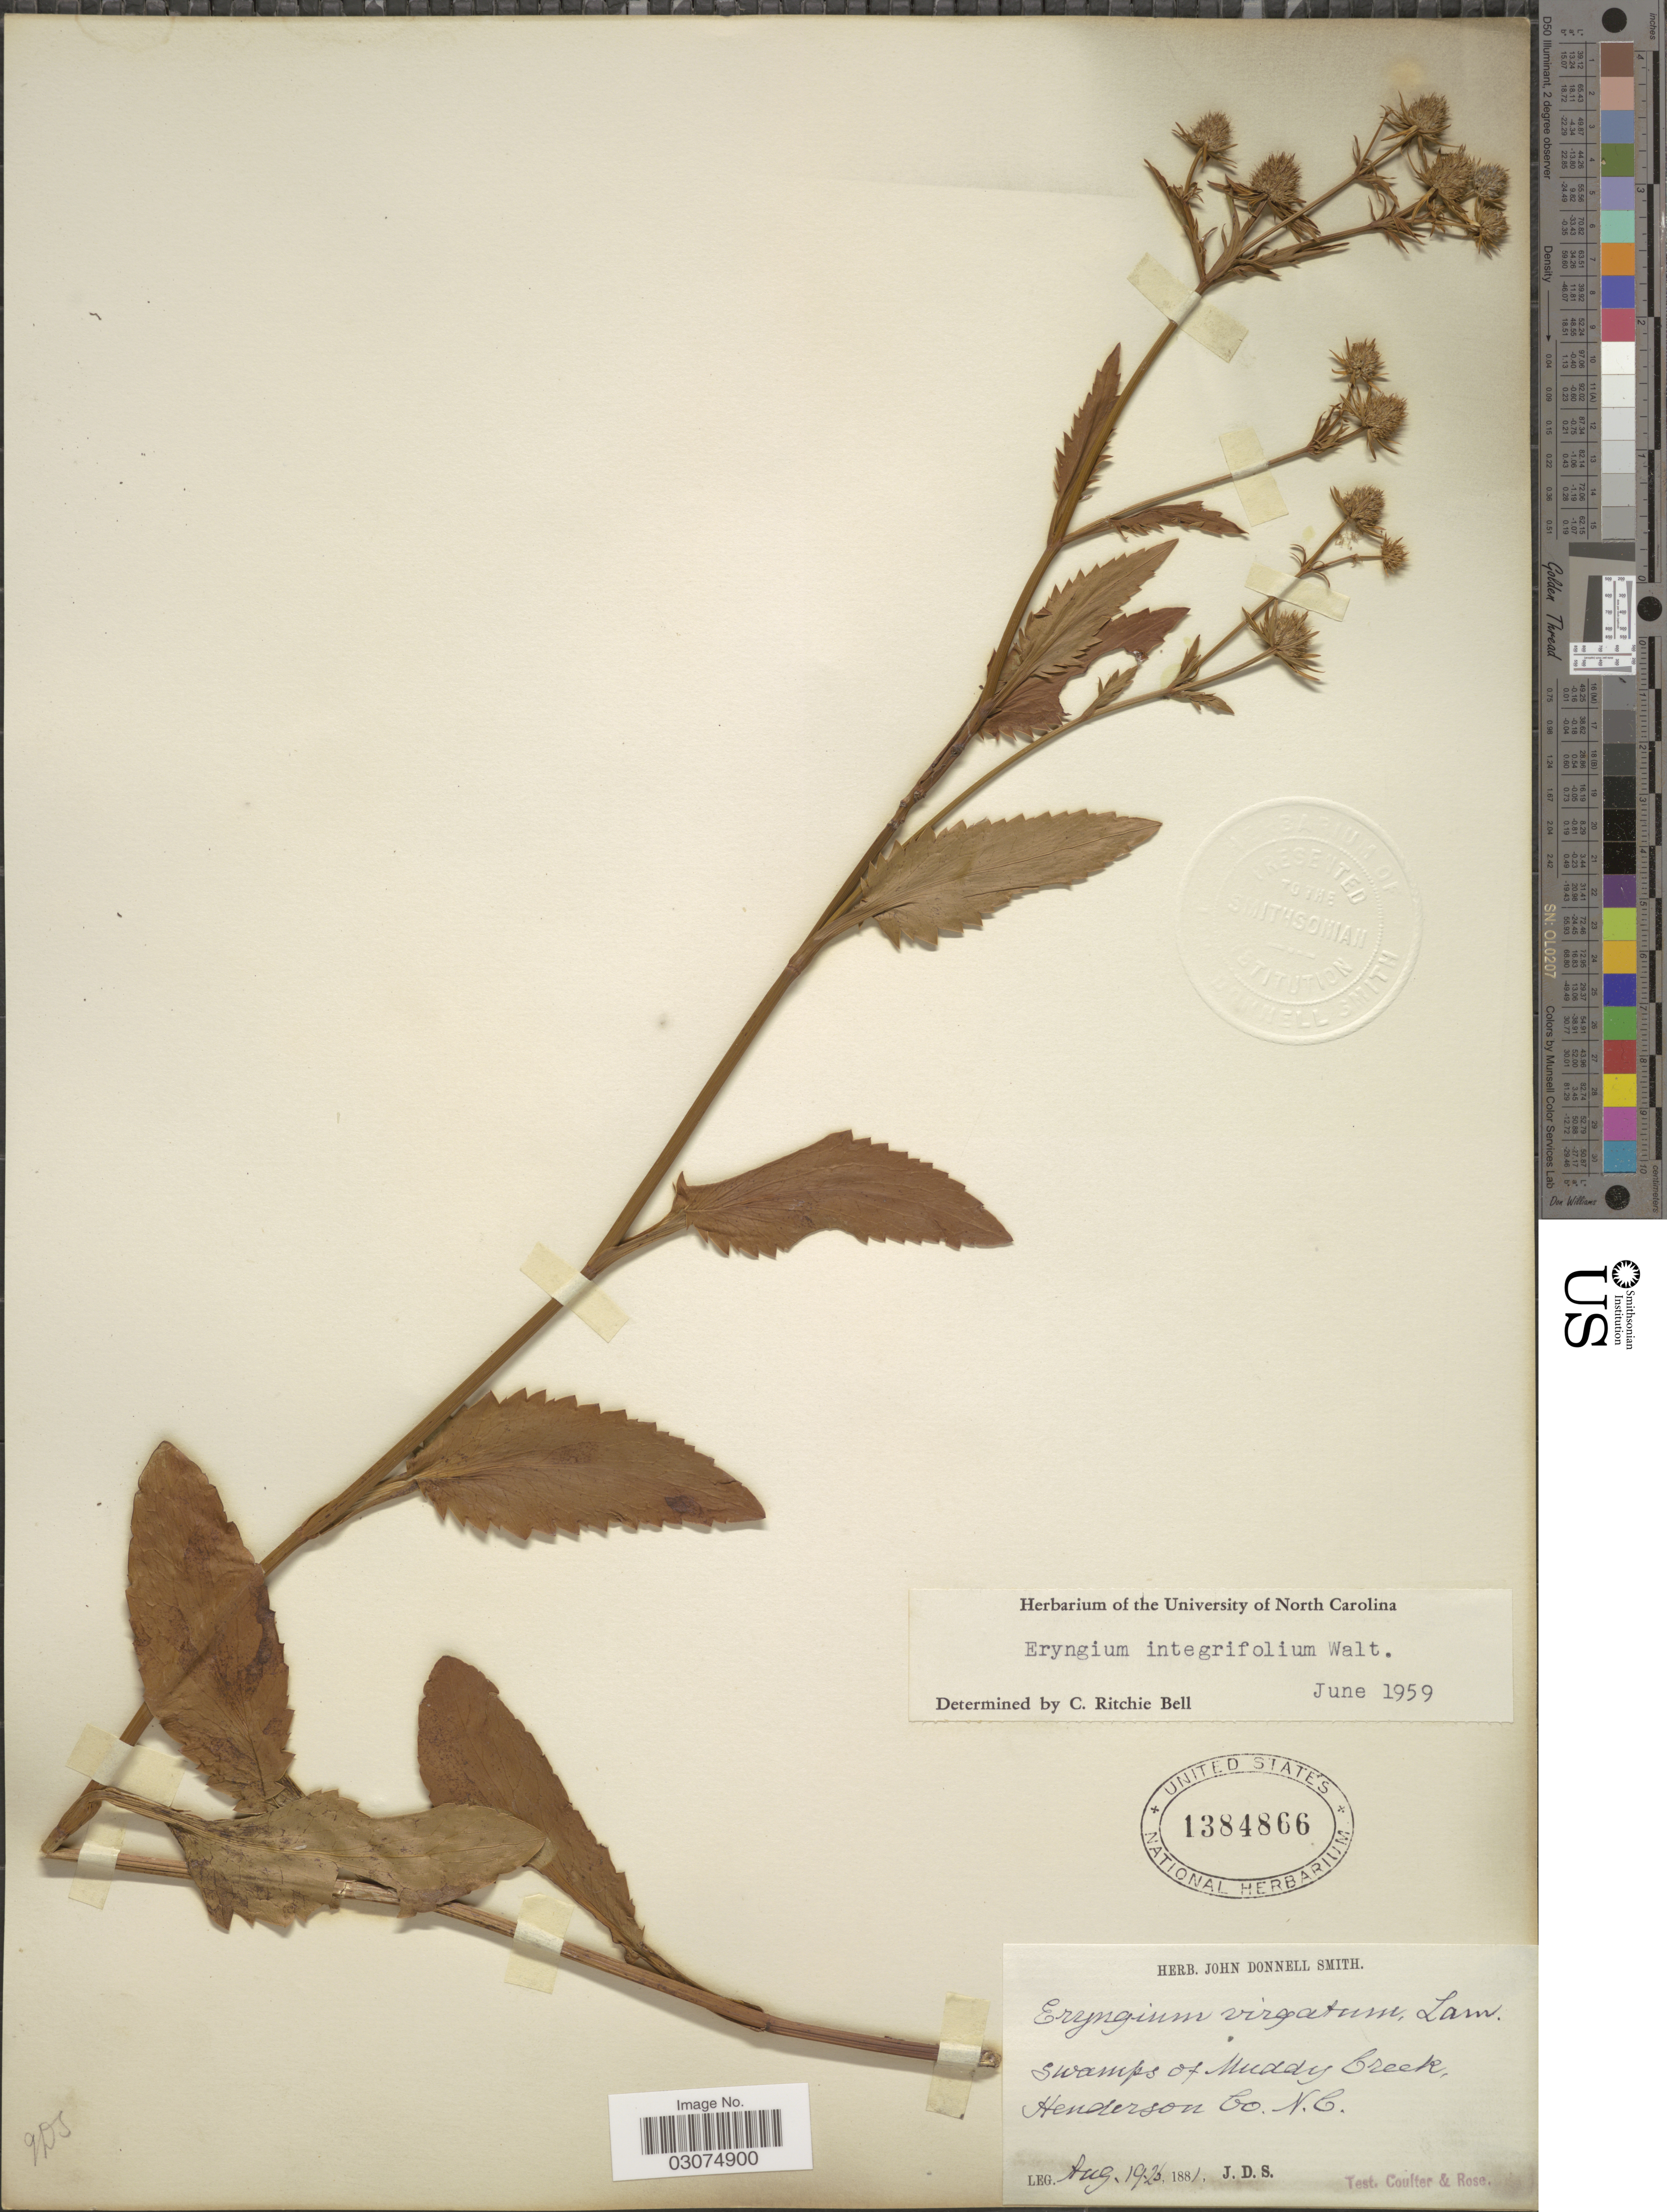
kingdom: Plantae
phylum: Tracheophyta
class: Magnoliopsida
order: Apiales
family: Apiaceae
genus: Eryngium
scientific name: Eryngium integrifolium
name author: Walter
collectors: J. Donnell Smith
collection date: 1881-08-19/1881-08-21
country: United States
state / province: North Carolina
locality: Swamps of Muddy Creek, Henderson Co. N. C.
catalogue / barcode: US 1384866